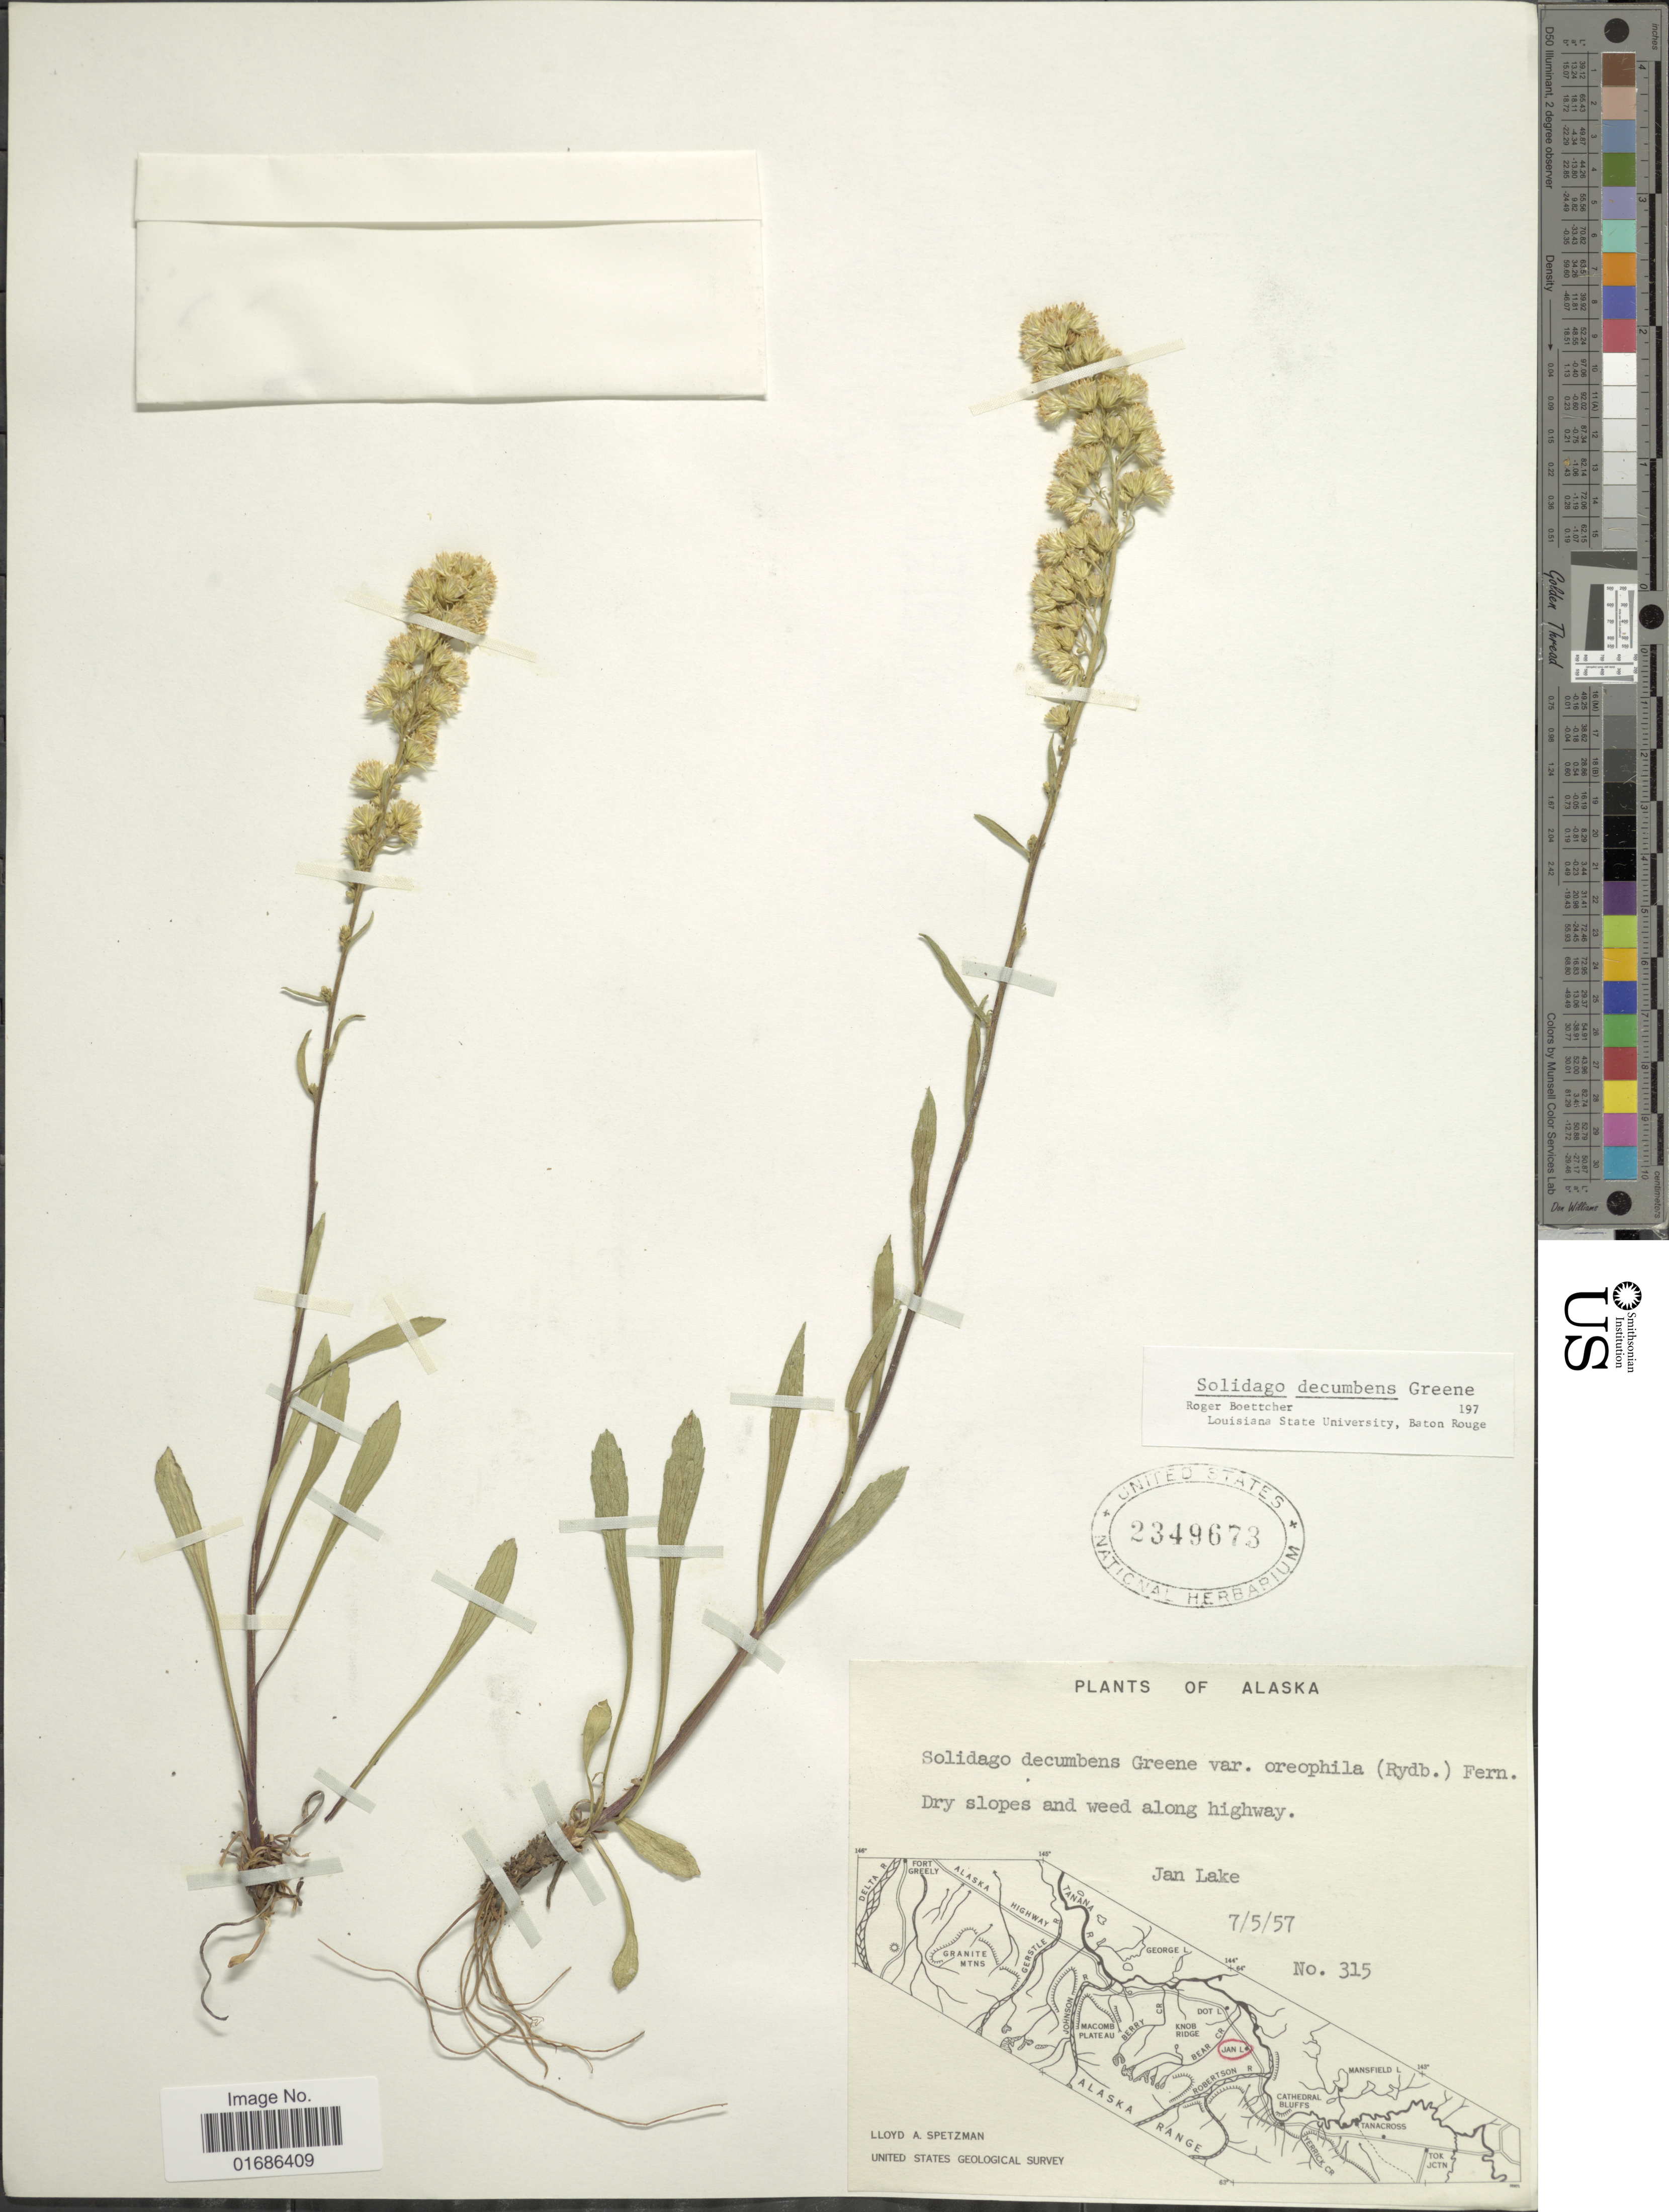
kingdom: Plantae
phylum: Tracheophyta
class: Magnoliopsida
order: Asterales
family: Asteraceae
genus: Solidago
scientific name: Solidago decumbens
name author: Greene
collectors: L. Spetzman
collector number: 315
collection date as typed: Transcribed d/m/y: 5/7/57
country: United States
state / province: Alaska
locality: Dry slopes and weed along highway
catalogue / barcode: US 2349673